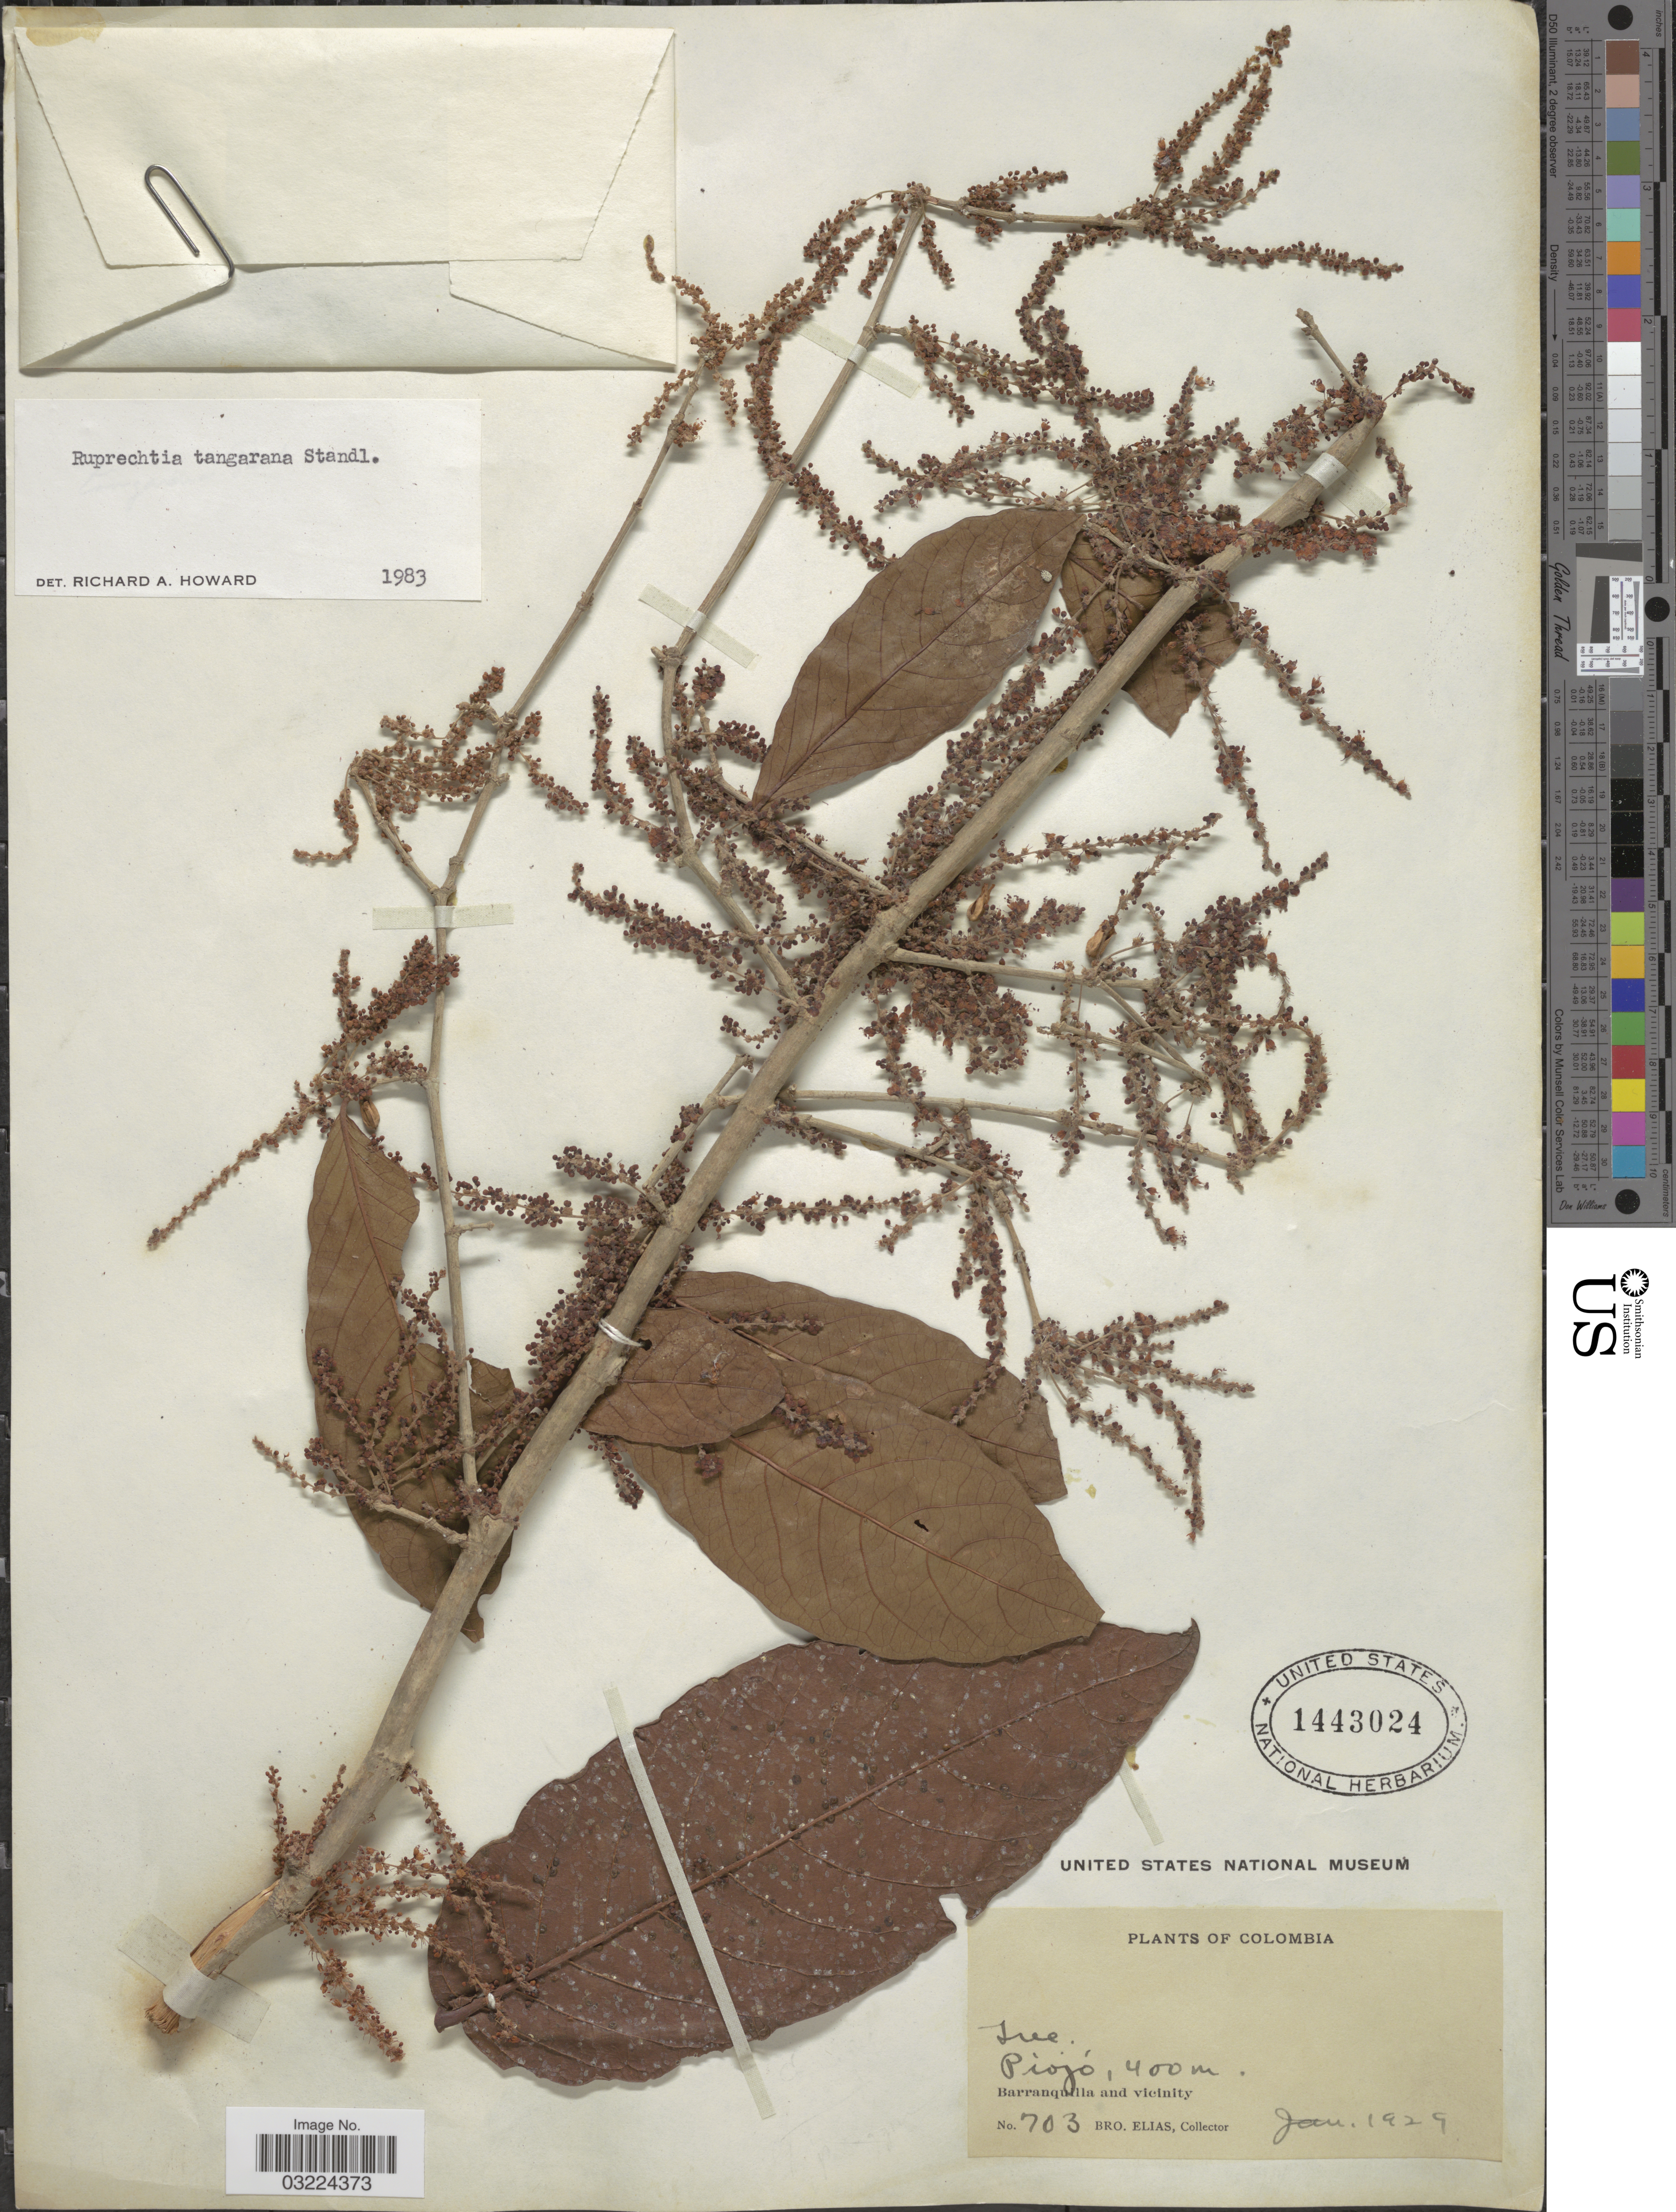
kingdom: Plantae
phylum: Tracheophyta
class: Magnoliopsida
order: Caryophyllales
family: Polygonaceae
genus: Ruprechtia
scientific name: Ruprechtia tangarana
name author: Standl.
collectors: Bro. Elias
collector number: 703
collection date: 1929-01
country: Colombia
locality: Piojó. Barranquilla and vicinity.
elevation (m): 400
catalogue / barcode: US 1443024